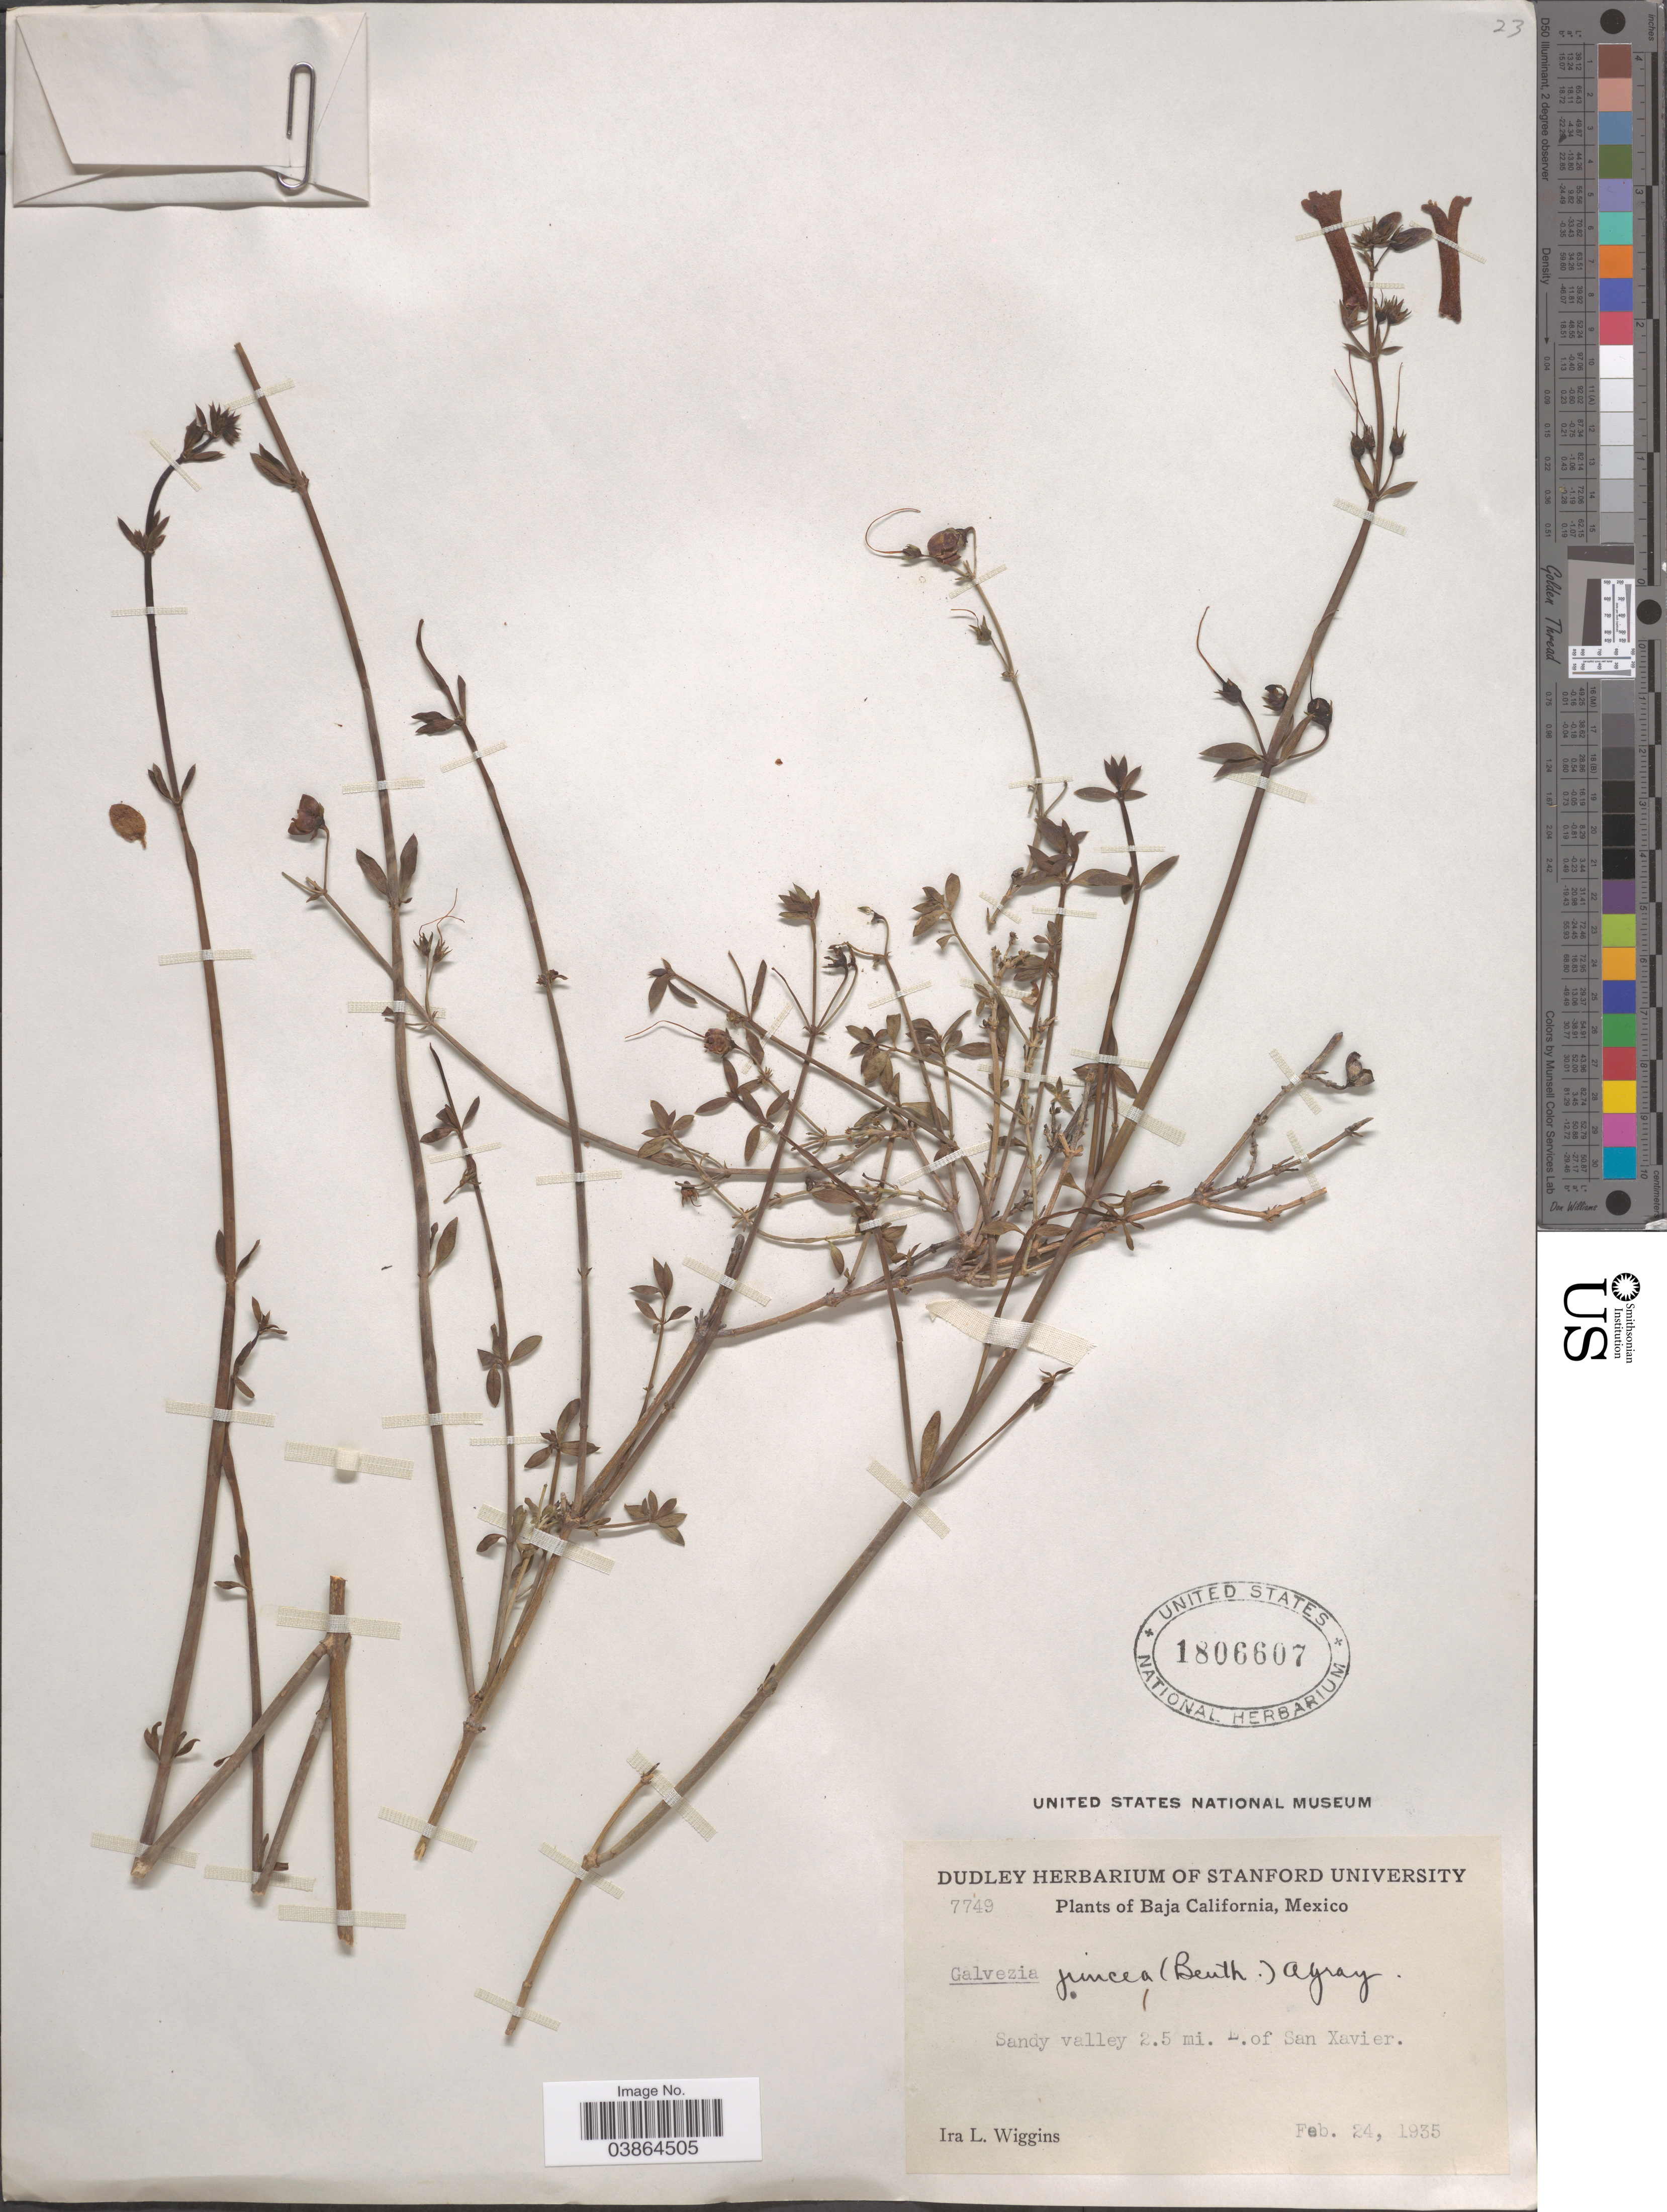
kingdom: Plantae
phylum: Tracheophyta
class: Magnoliopsida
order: Lamiales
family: Plantaginaceae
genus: Gambelia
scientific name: Gambelia juncea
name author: (Benth.) D.A. Sutton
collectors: I. L. Wiggins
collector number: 7749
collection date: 1935-02-24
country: Mexico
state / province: Baja California Sur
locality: Sandy valley 2.5 mi. E. of San Xavier.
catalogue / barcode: US 1806607